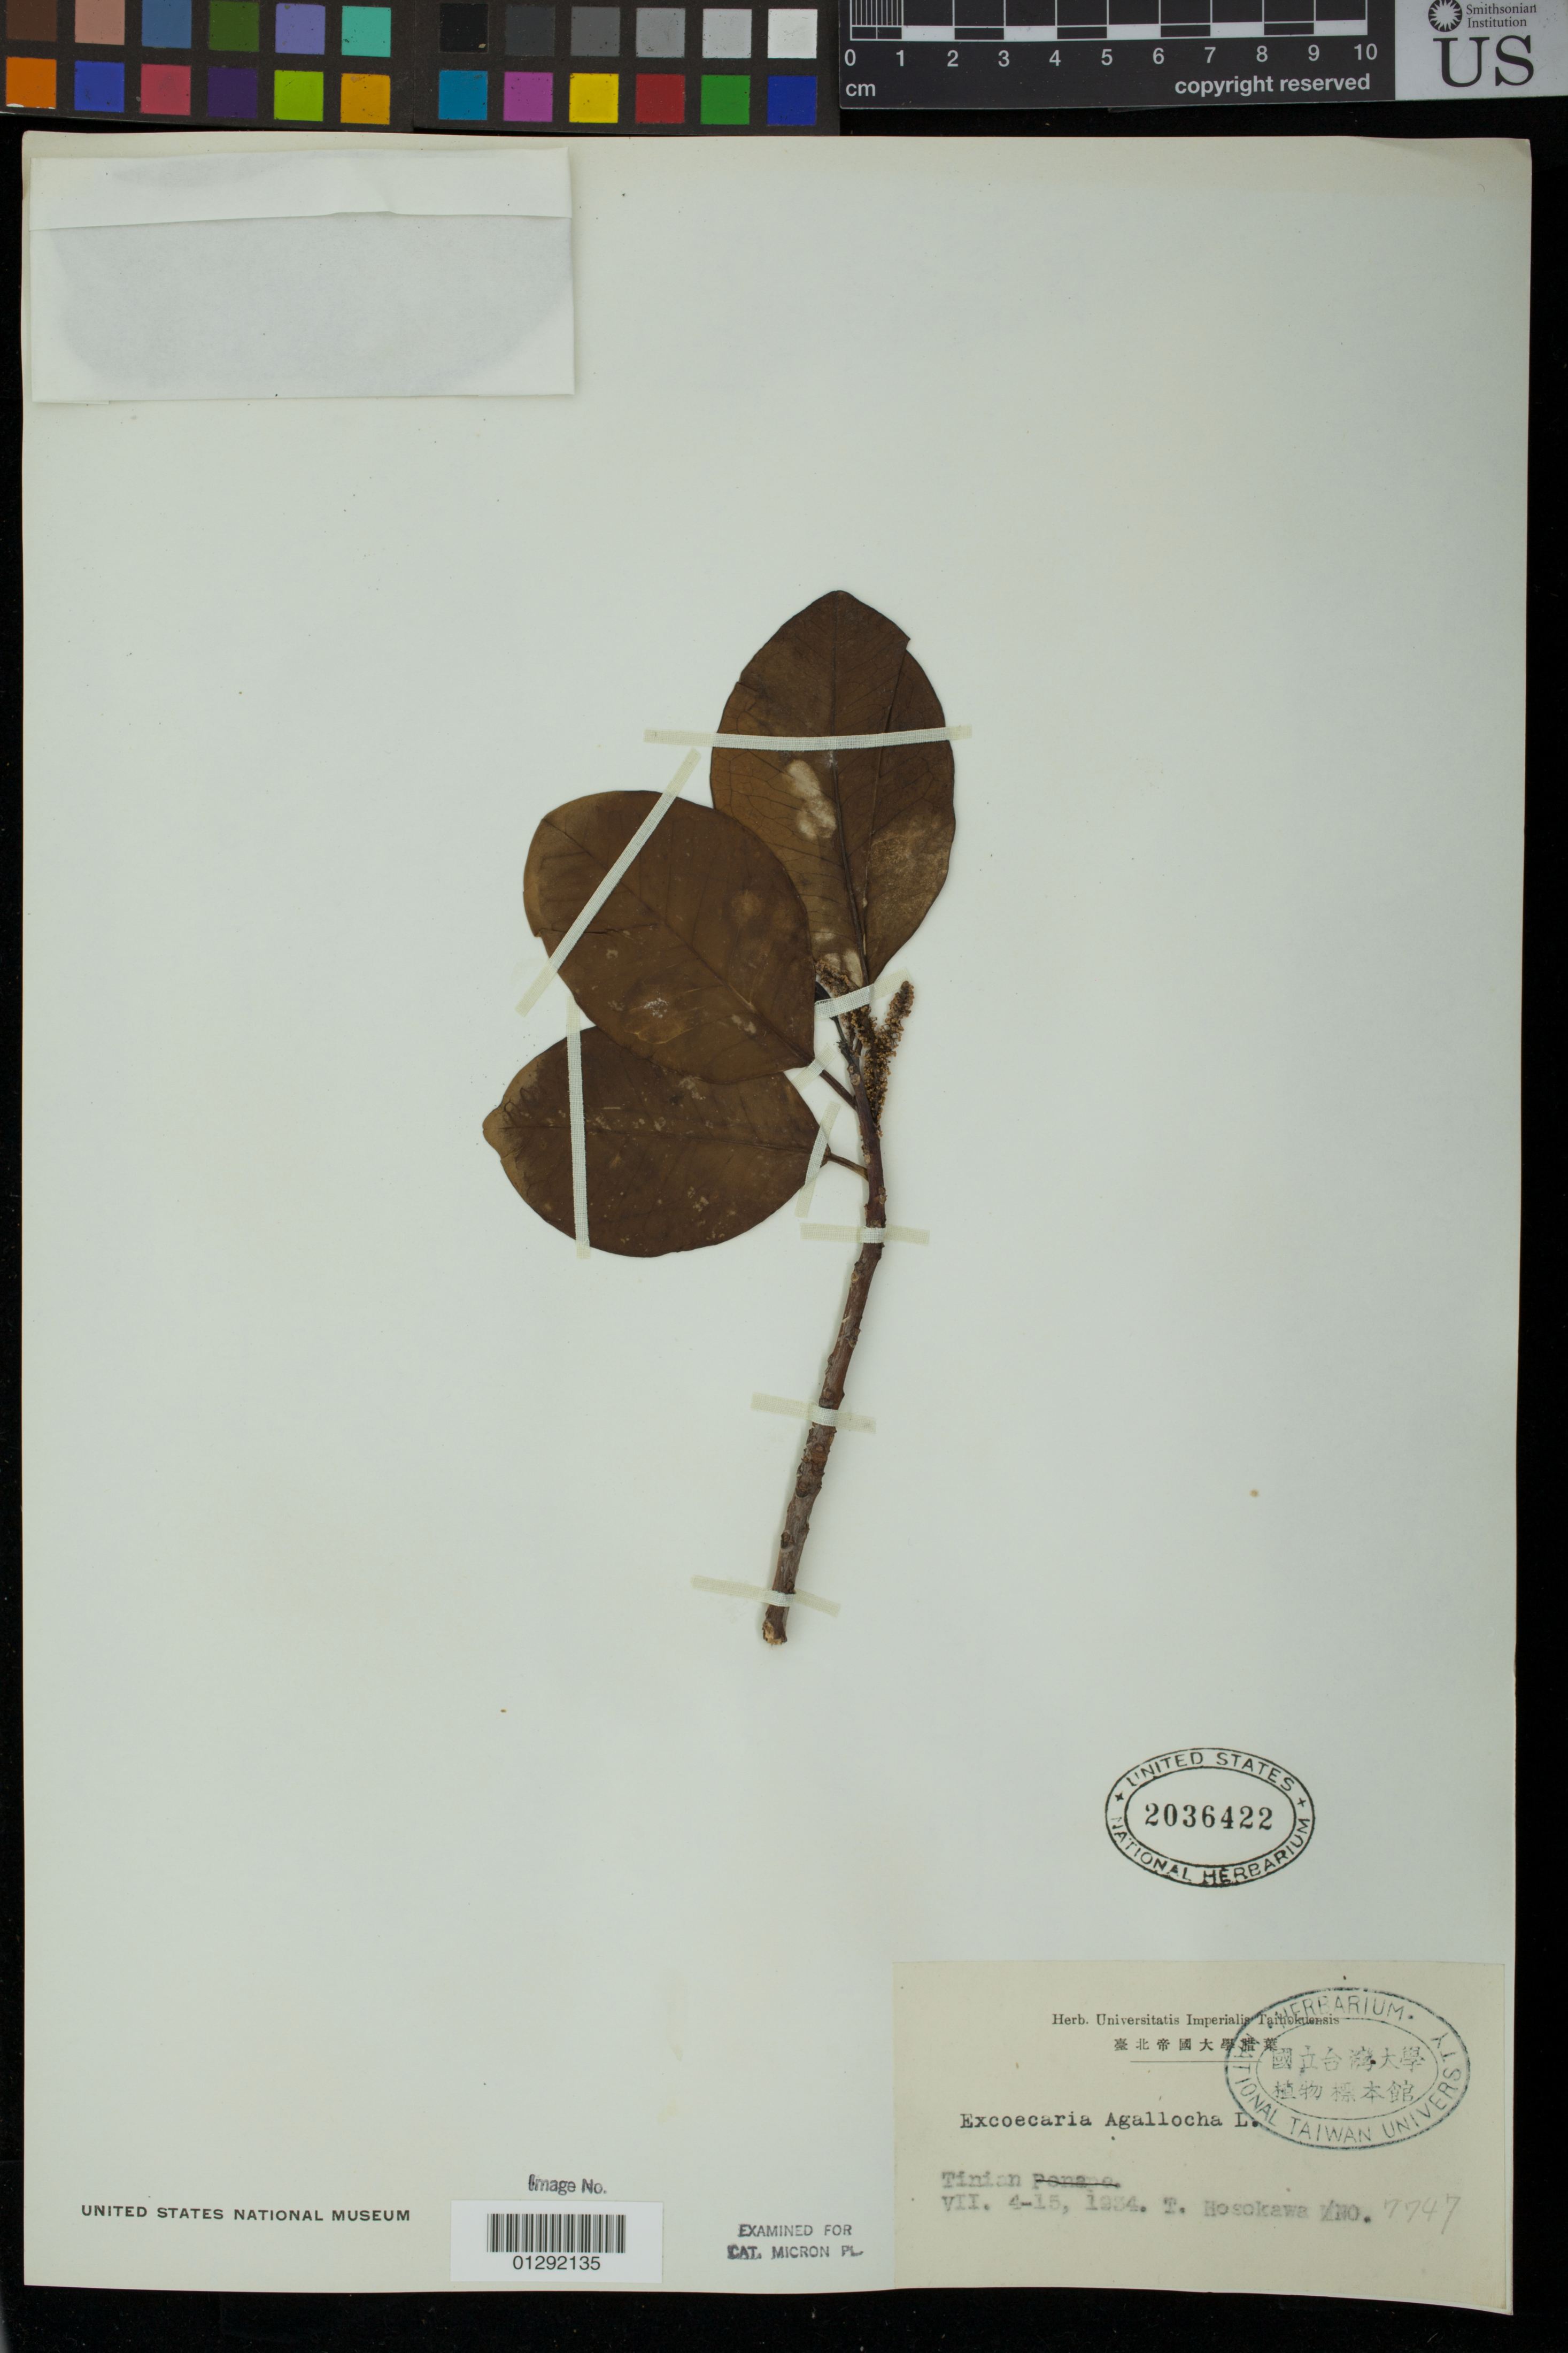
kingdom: Plantae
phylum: Tracheophyta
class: Magnoliopsida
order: Malpighiales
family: Euphorbiaceae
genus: Excoecaria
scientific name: Excoecaria agallocha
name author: L.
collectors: T. Hosokawa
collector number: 7747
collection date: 1934-08-04/1934-08-15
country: Northern Mariana Islands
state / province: Tinian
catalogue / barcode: US 2036422